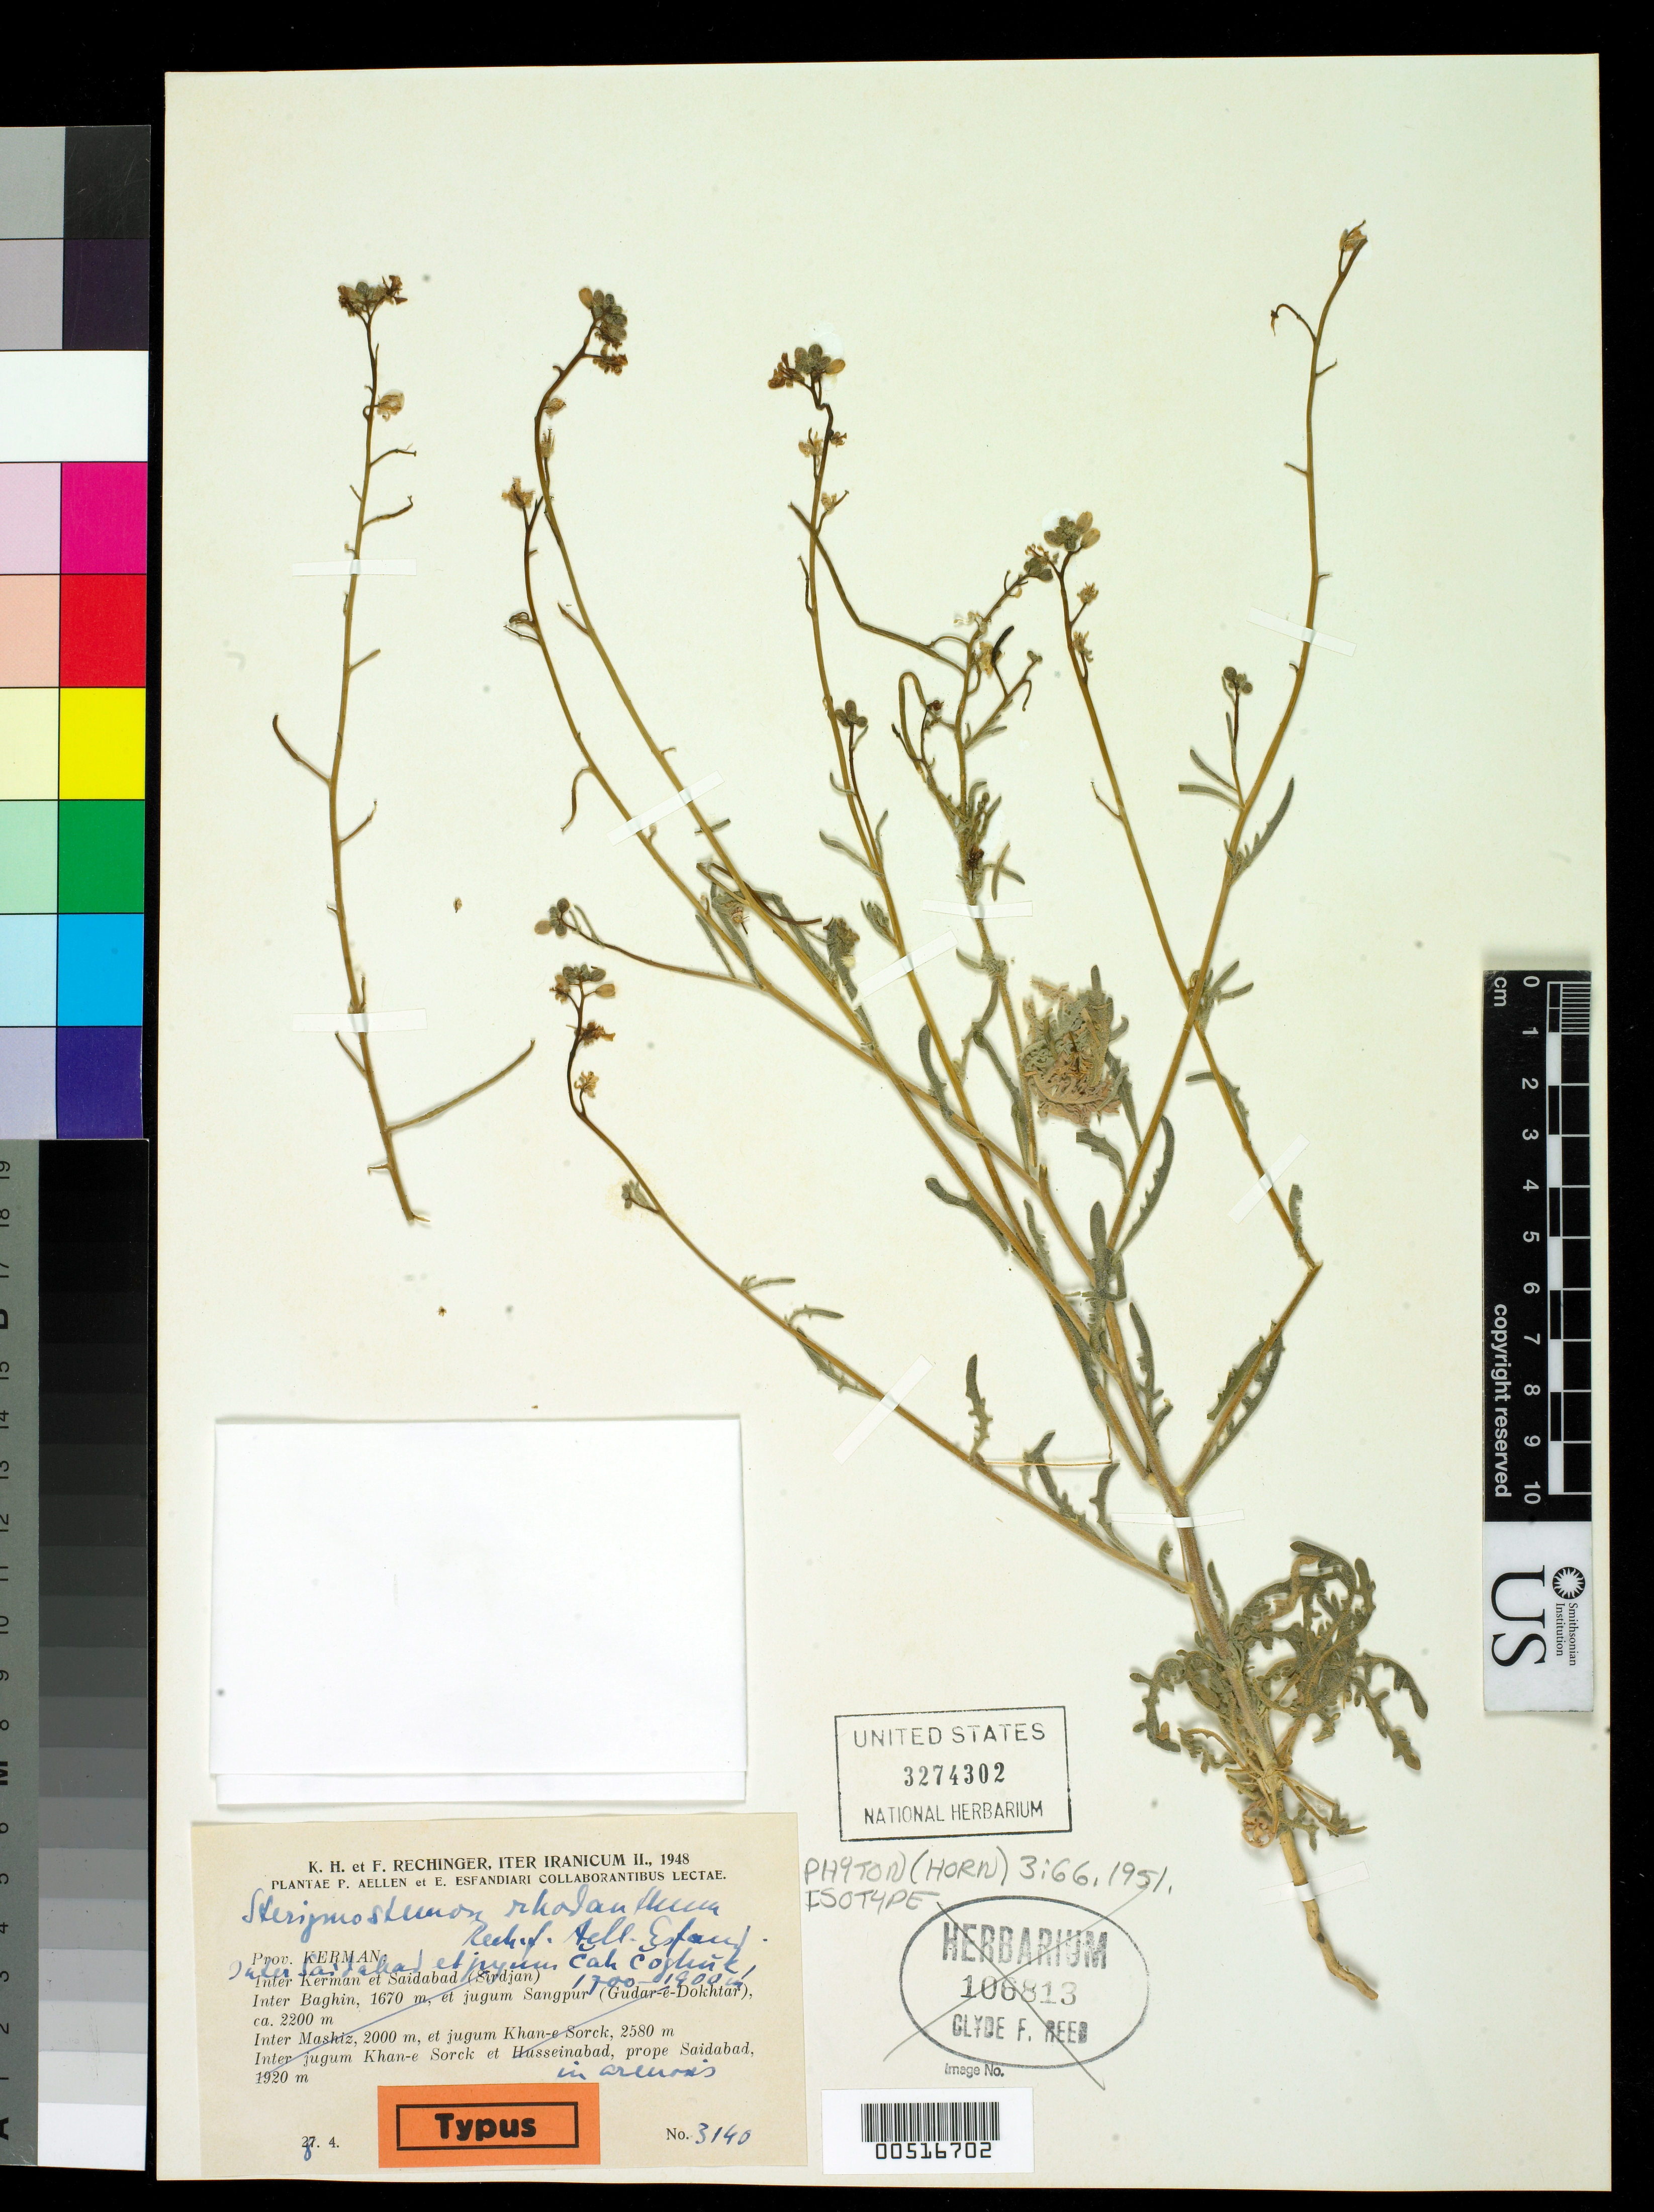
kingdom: Plantae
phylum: Tracheophyta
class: Magnoliopsida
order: Brassicales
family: Brassicaceae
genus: Sterigmostemum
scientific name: Sterigmostemum rhodanthum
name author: Rech. f. et al. in Rech. f.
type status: Isotype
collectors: K. H. Rechinger, P. Aellen & E. Esfandiari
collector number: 3140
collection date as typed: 28 Apr 1948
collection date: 1948-04-28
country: Iran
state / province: Kerman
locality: Prov. Kerman: Inter Saidabad (Sirdjan) et jugum Cah Coghuk (Cafut)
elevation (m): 1700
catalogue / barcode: US 3274302